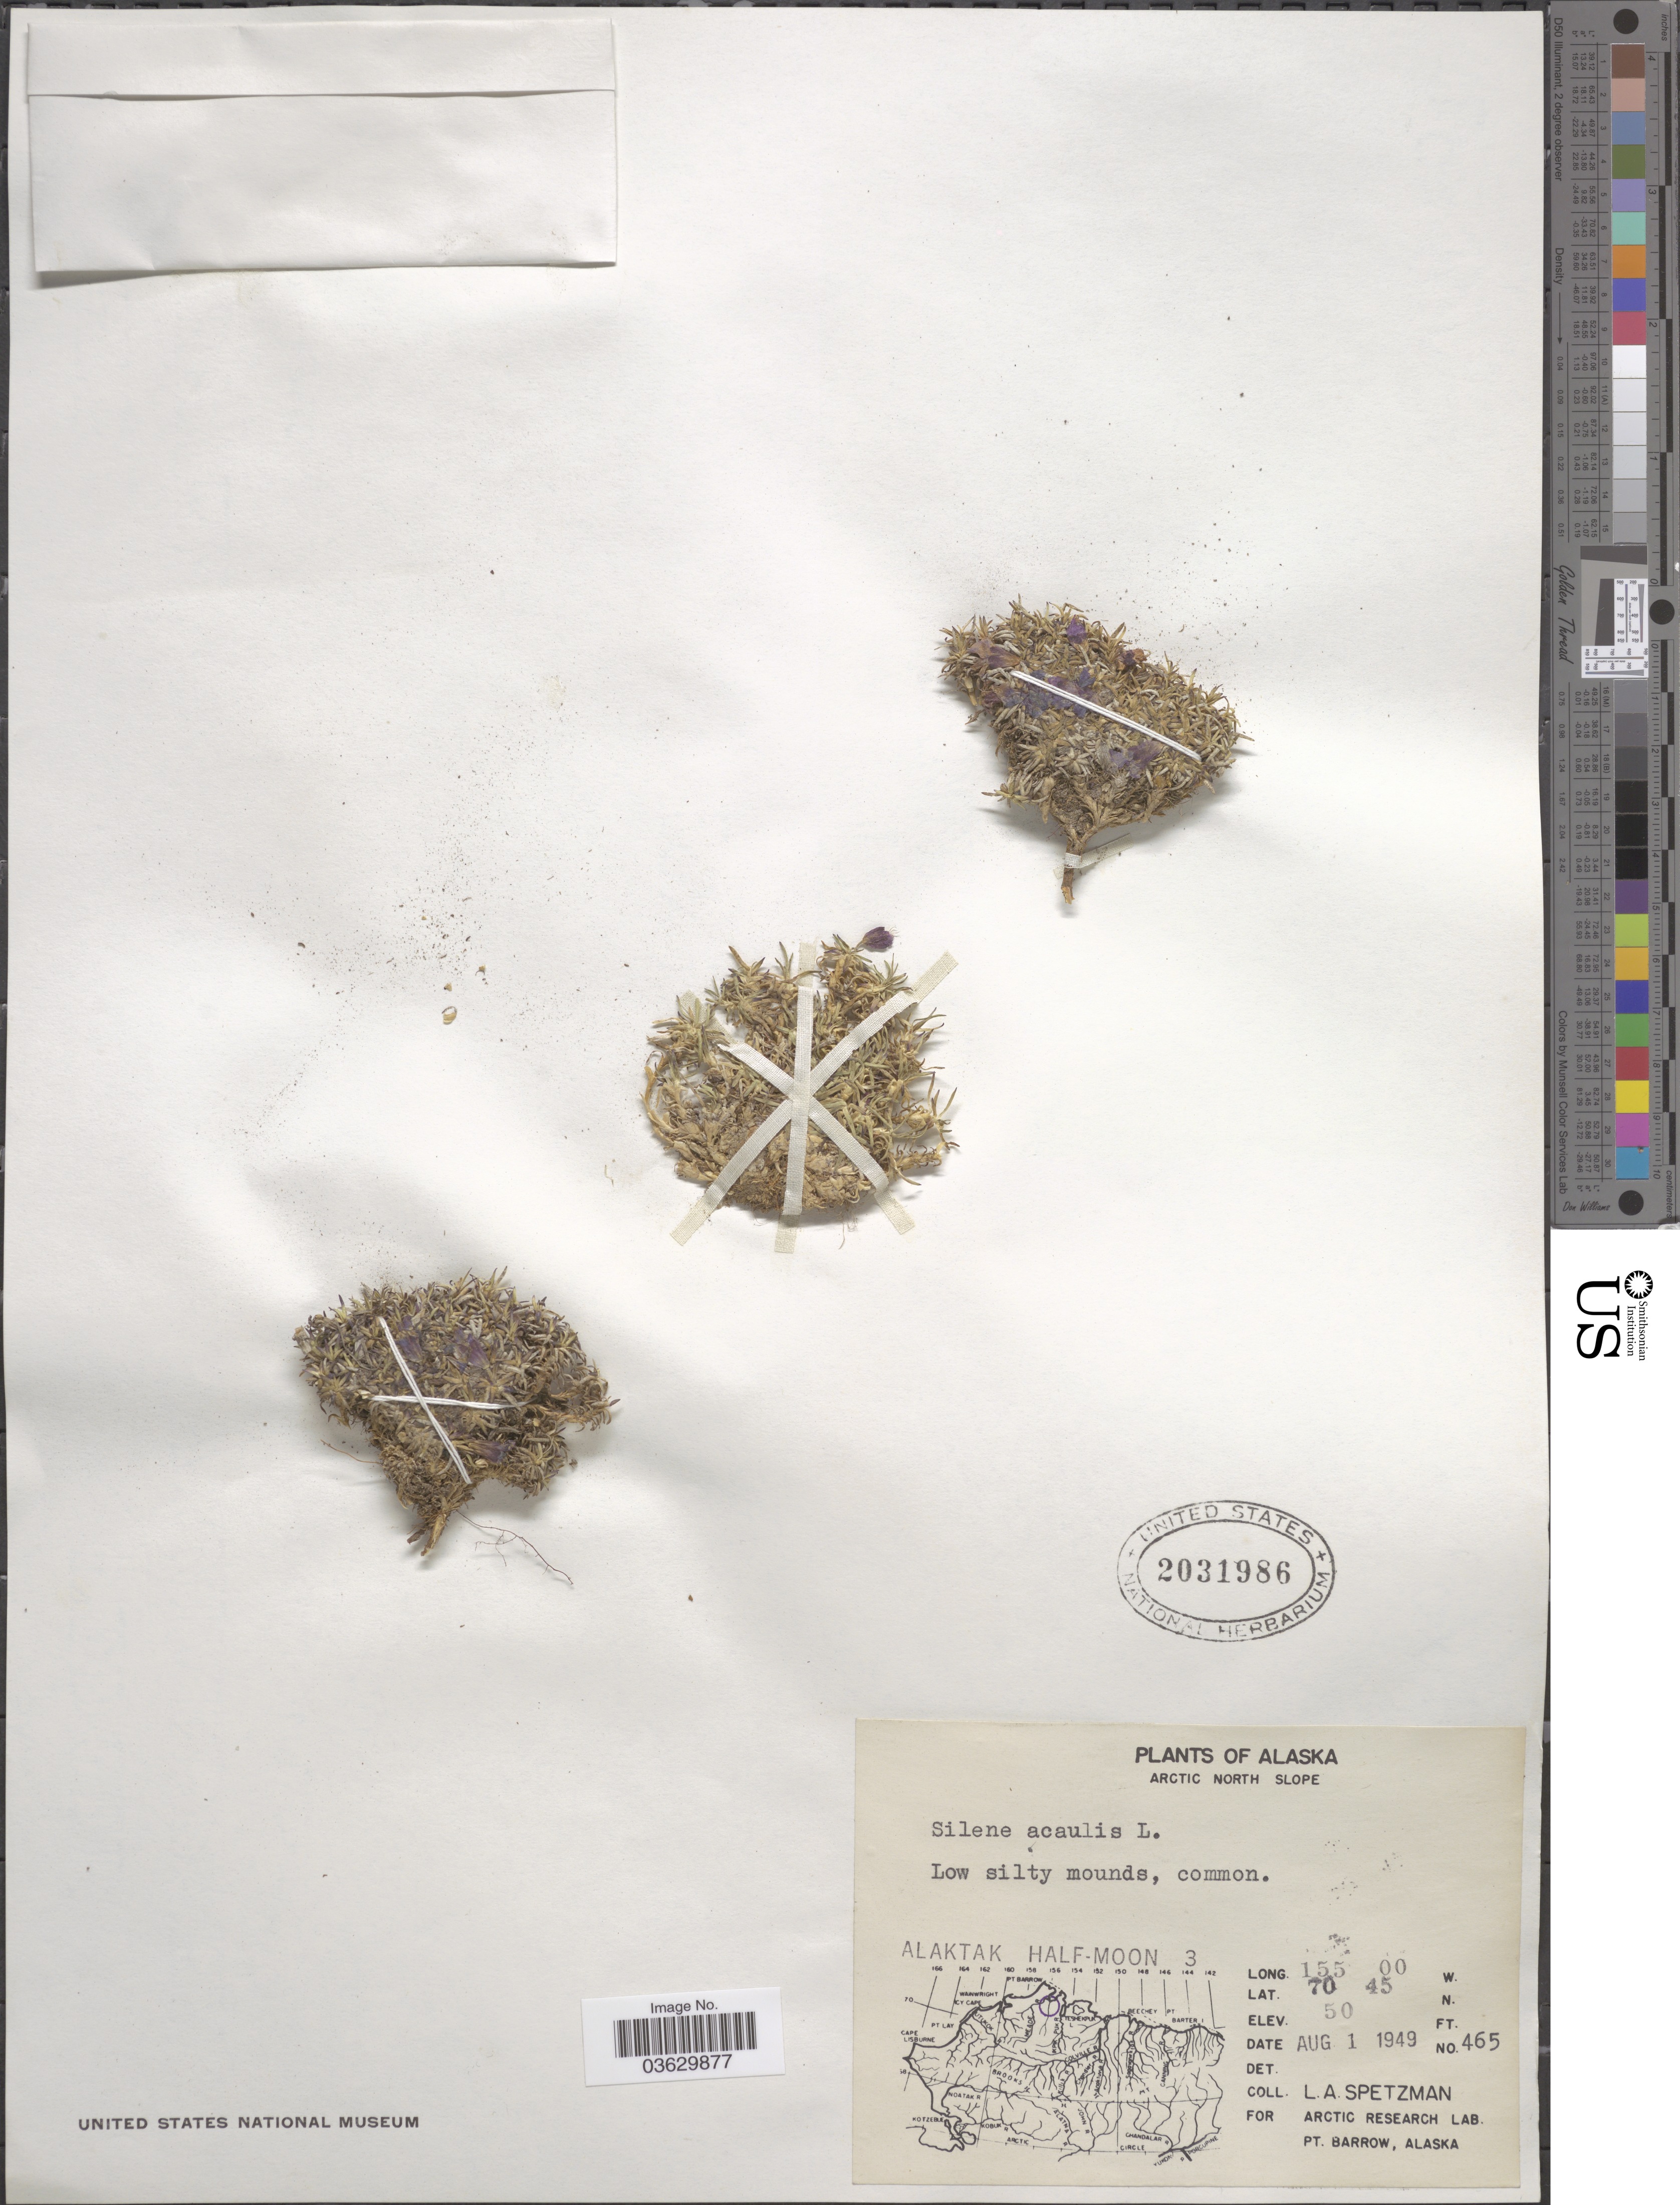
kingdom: Plantae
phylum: Tracheophyta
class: Magnoliopsida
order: Caryophyllales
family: Caryophyllaceae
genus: Silene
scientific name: Silene acaulis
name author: (L.) Jacq.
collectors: L. Spetzman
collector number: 465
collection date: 1949-08-01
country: United States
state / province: Alaska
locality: Arctic North Slope. Alaktak Half Moon 3.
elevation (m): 15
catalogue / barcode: US 2031986